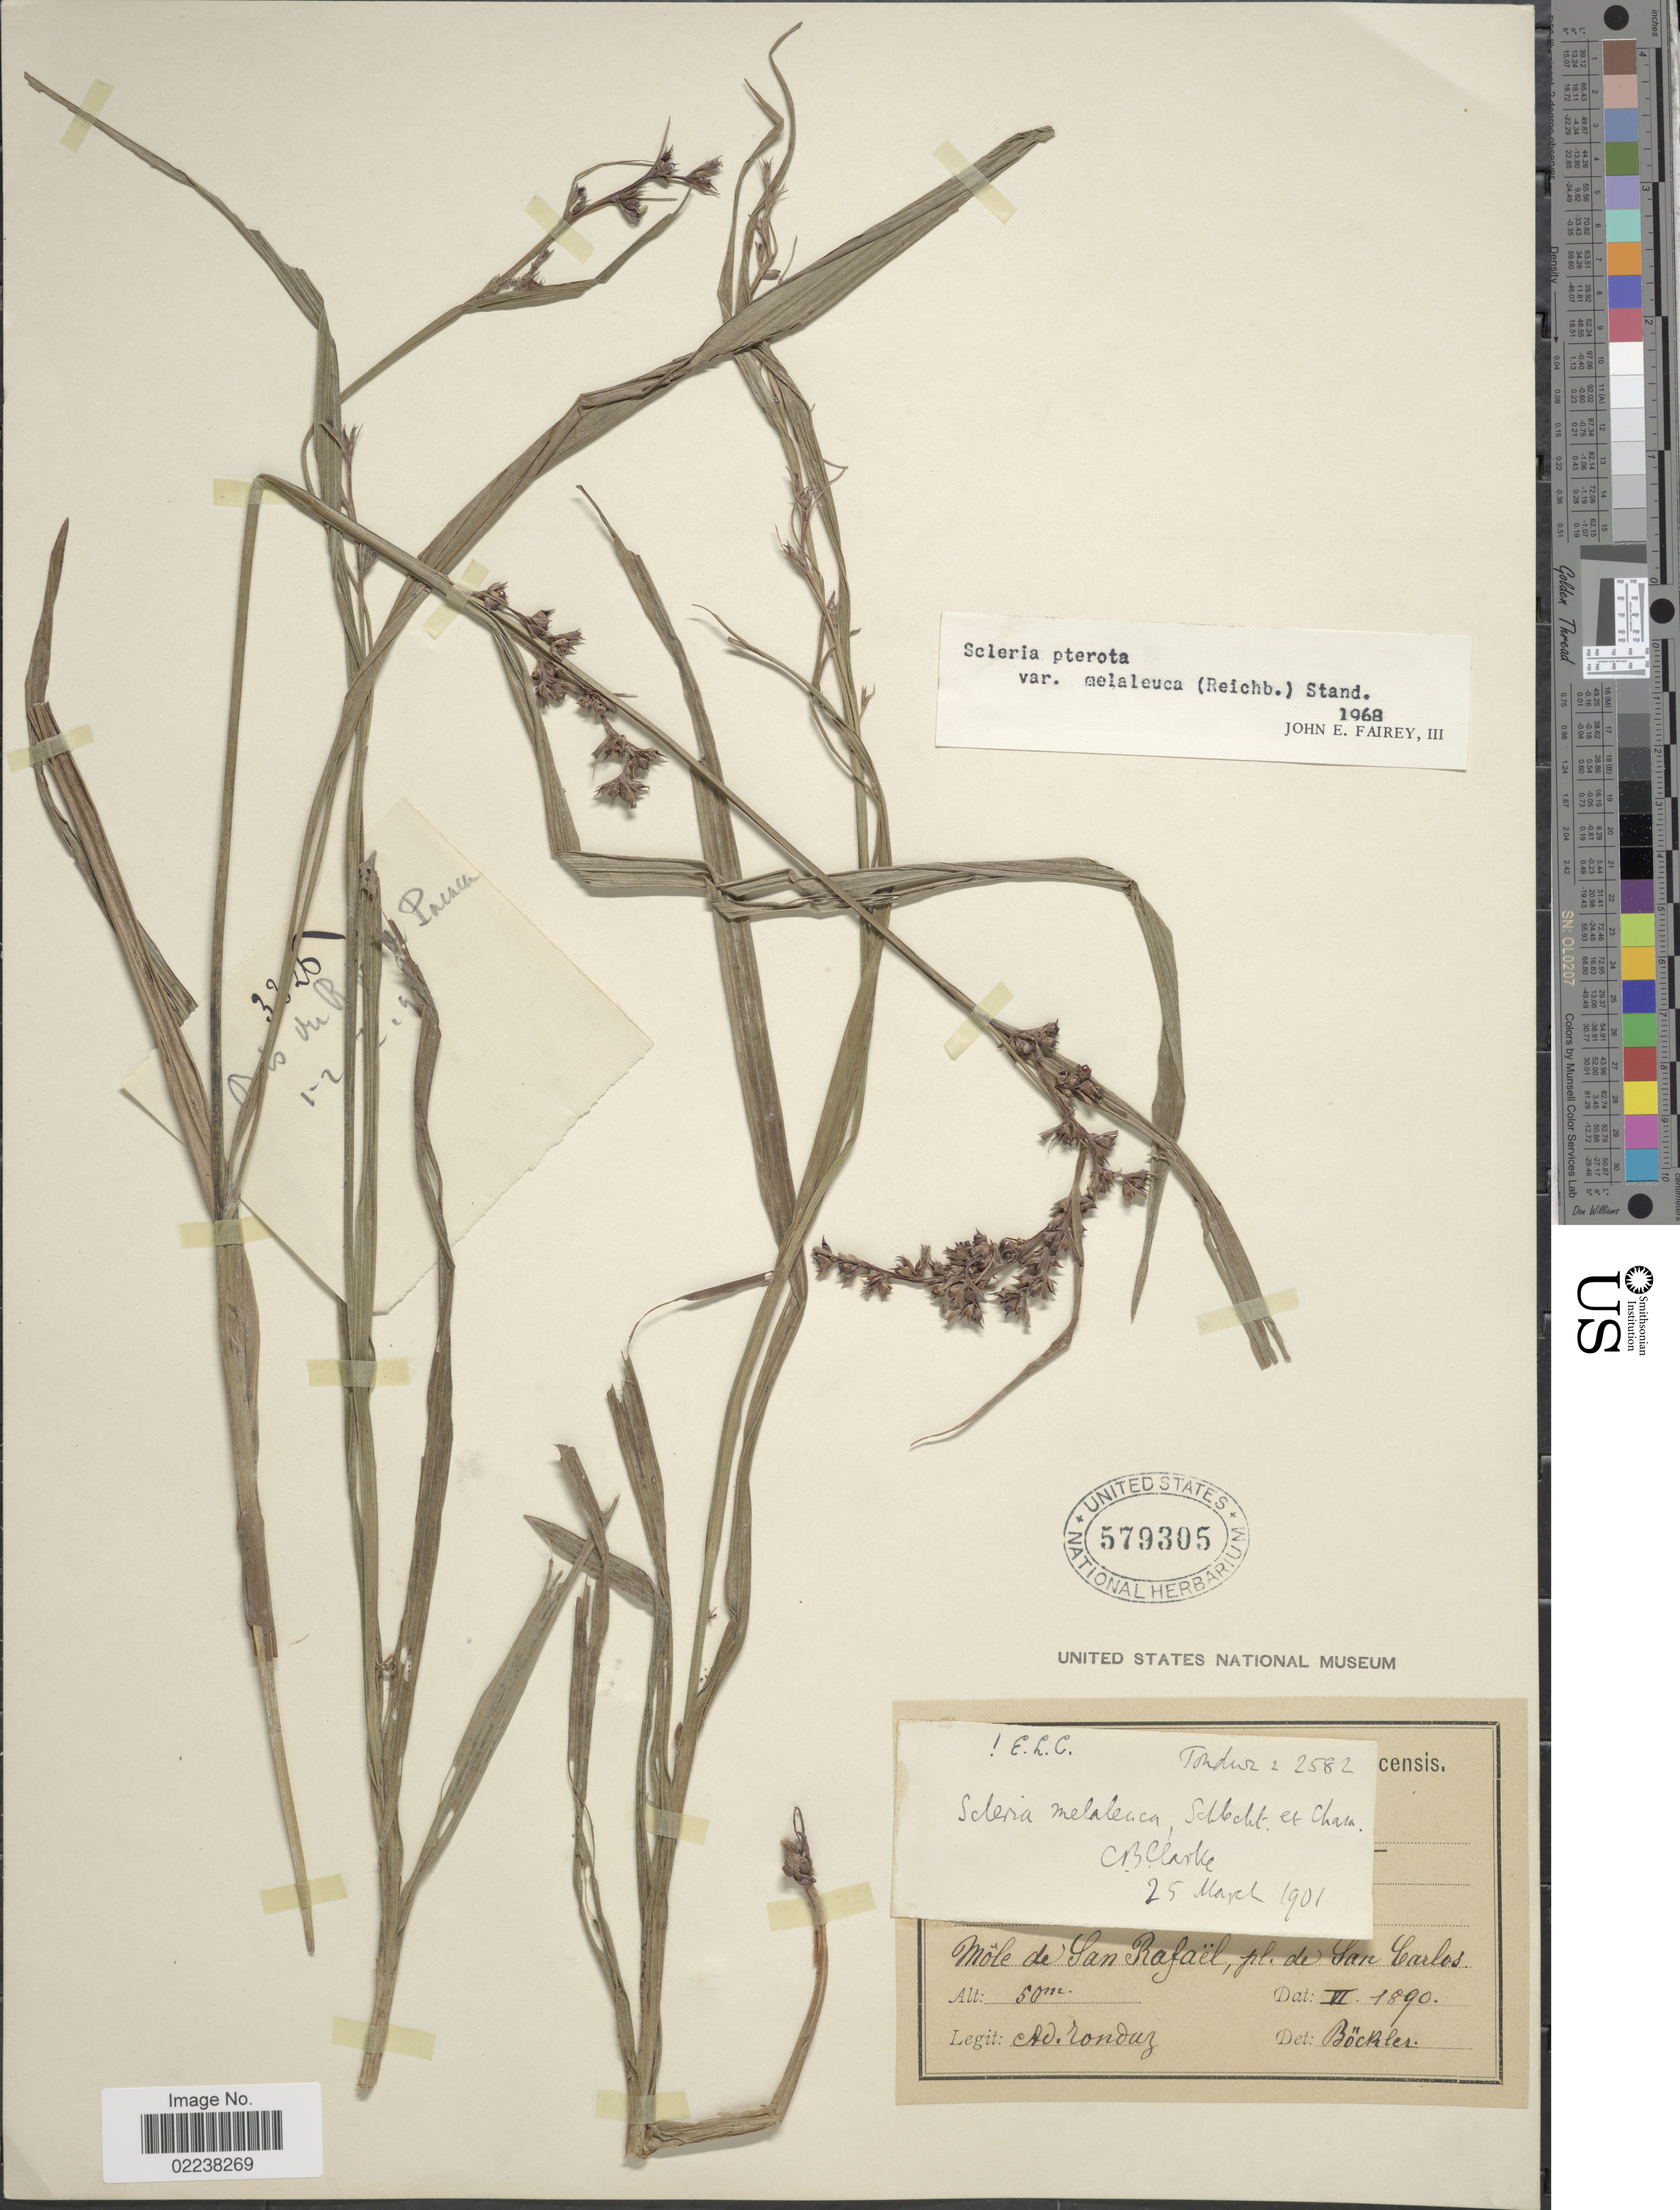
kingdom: Plantae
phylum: Tracheophyta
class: Liliopsida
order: Poales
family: Cyperaceae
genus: Scleria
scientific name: Scleria gaertneri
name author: Raddi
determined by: Strong, Mark T., (BOT), Smithsonian Institution - National Museum of Natural History (UNITED STATES)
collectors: A. Tonduz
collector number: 2582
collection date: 1890-07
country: Costa Rica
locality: Mole de San Rafael, pl. de San Carlos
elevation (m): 50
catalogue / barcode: US 579305